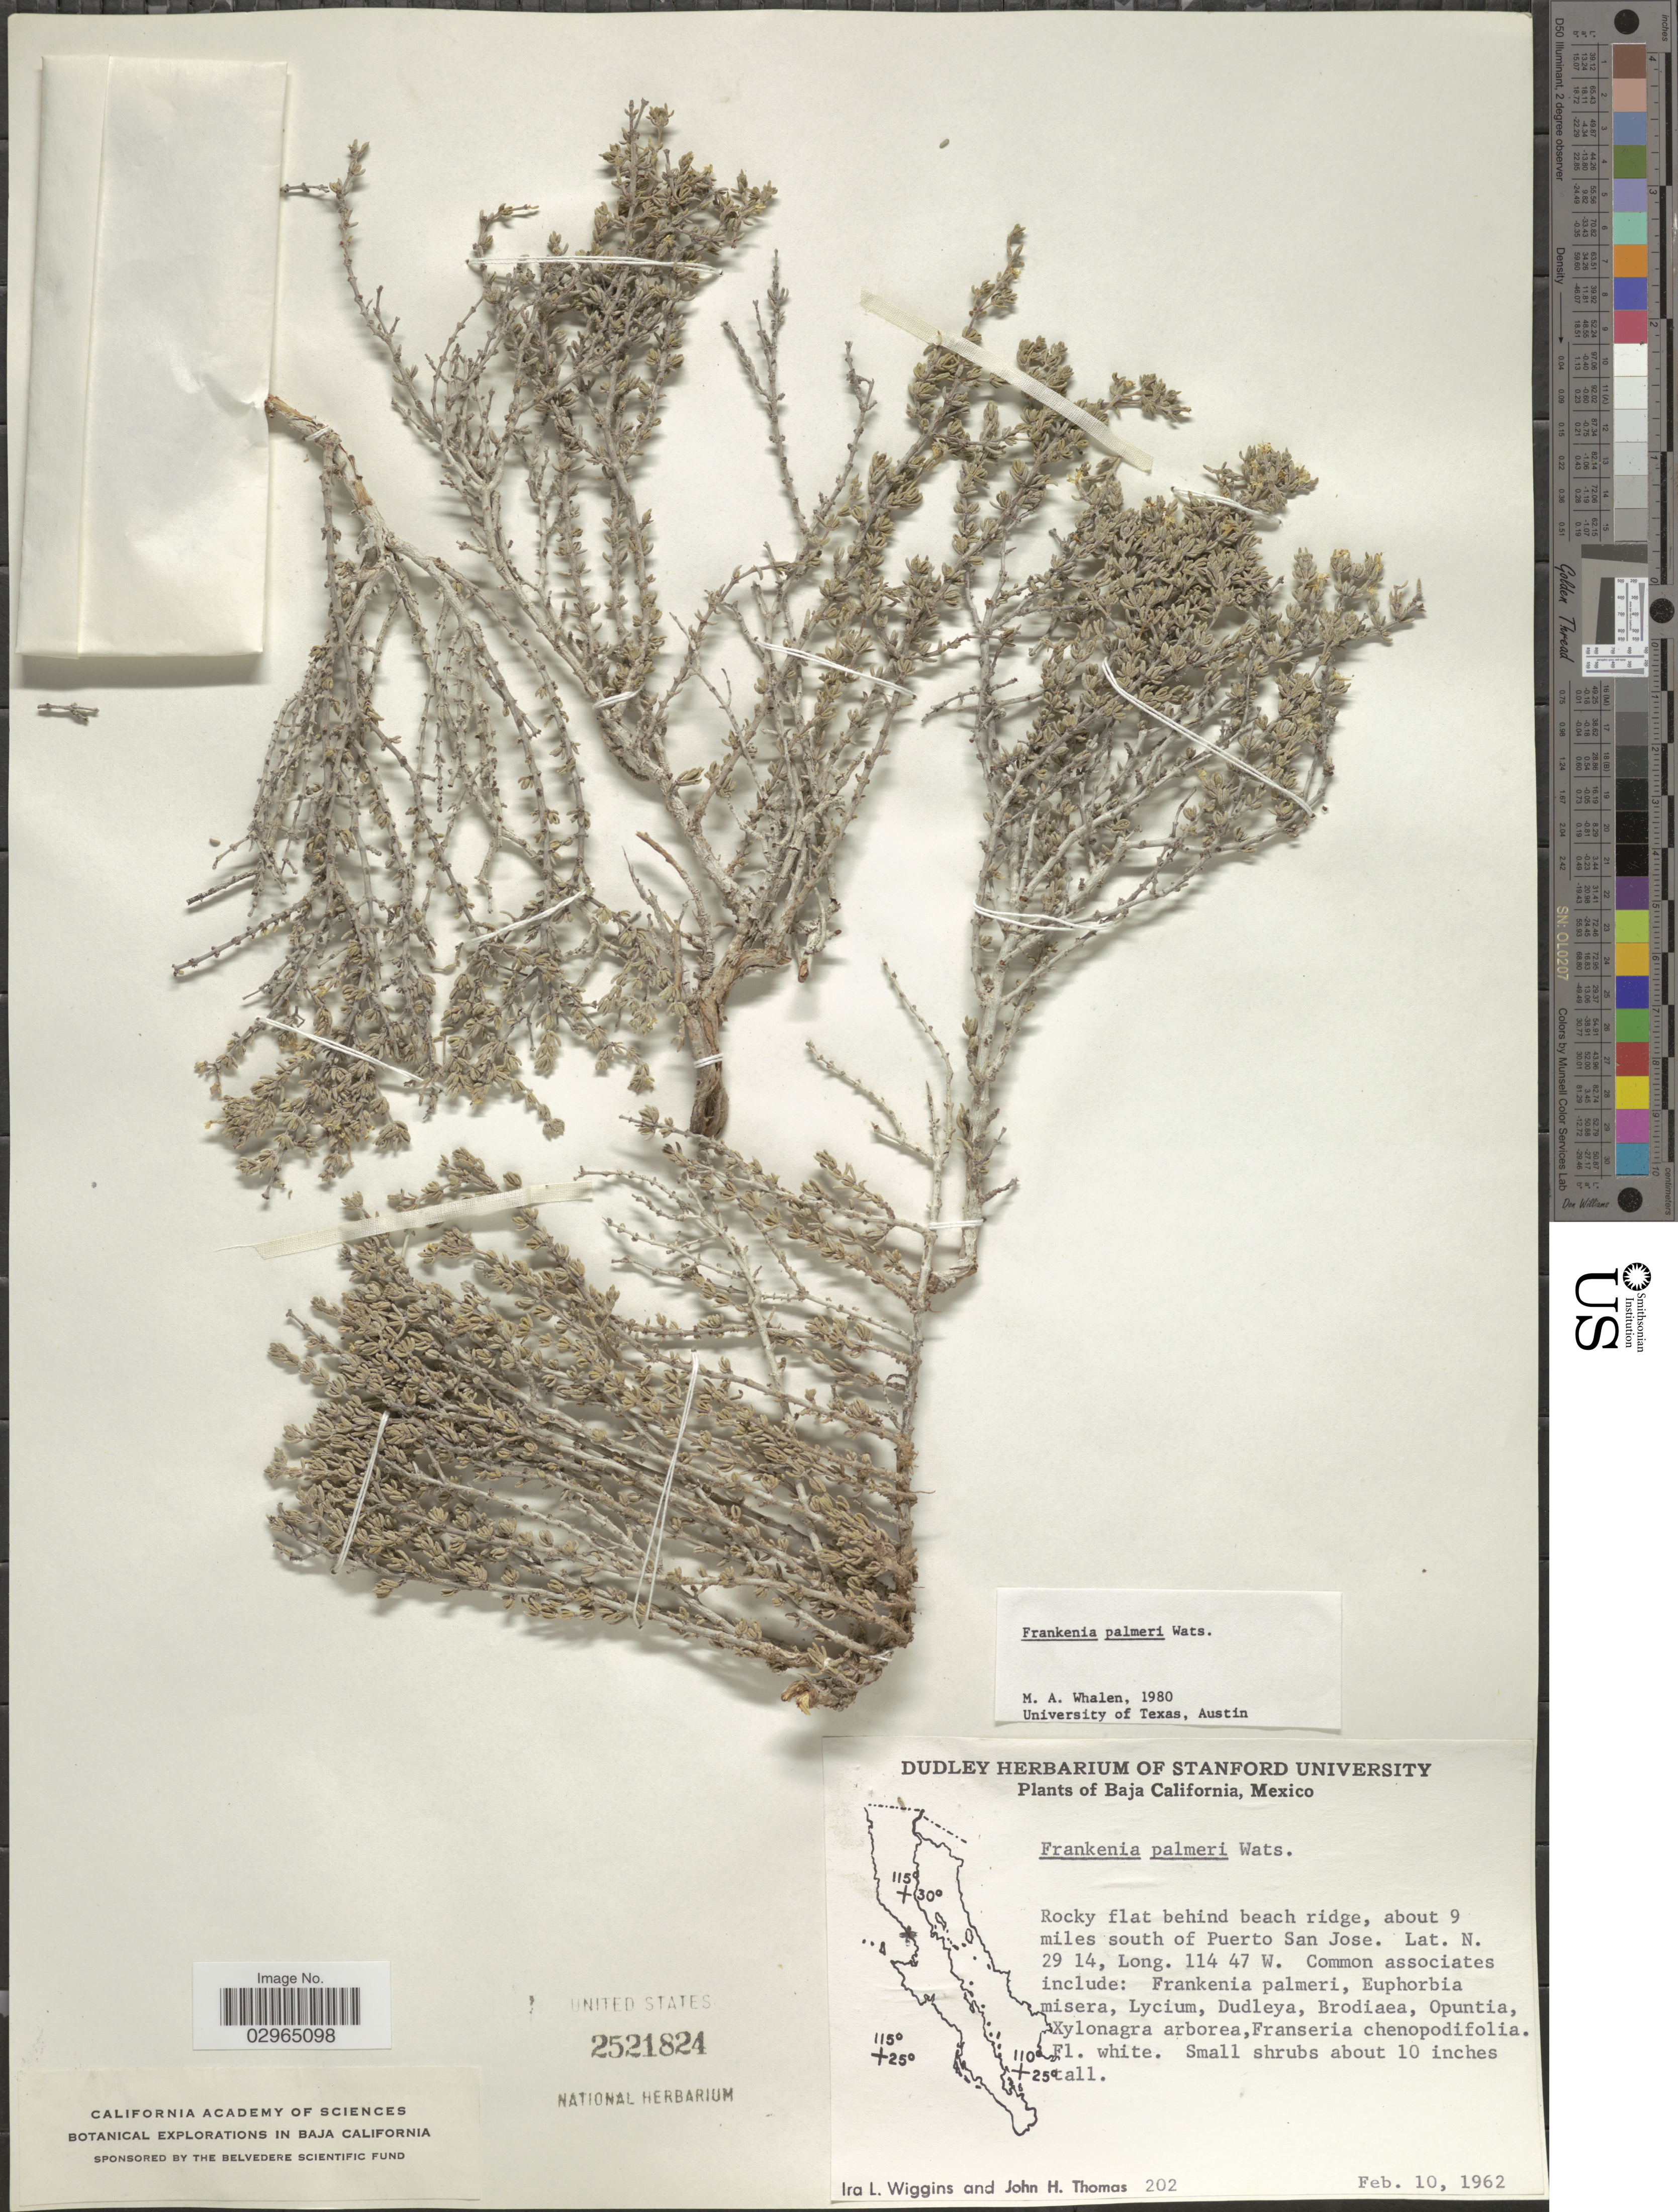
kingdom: Plantae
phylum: Tracheophyta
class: Magnoliopsida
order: Caryophyllales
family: Frankeniaceae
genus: Frankenia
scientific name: Frankenia palmeri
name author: S. Watson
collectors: I. L. Wiggins & J. H. Thomas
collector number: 202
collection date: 1962-02-10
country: Mexico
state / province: Baja California Sur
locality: Rocky flat behind beach ridge, about 9 miles south of Puerto San Jose.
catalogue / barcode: US 2521824